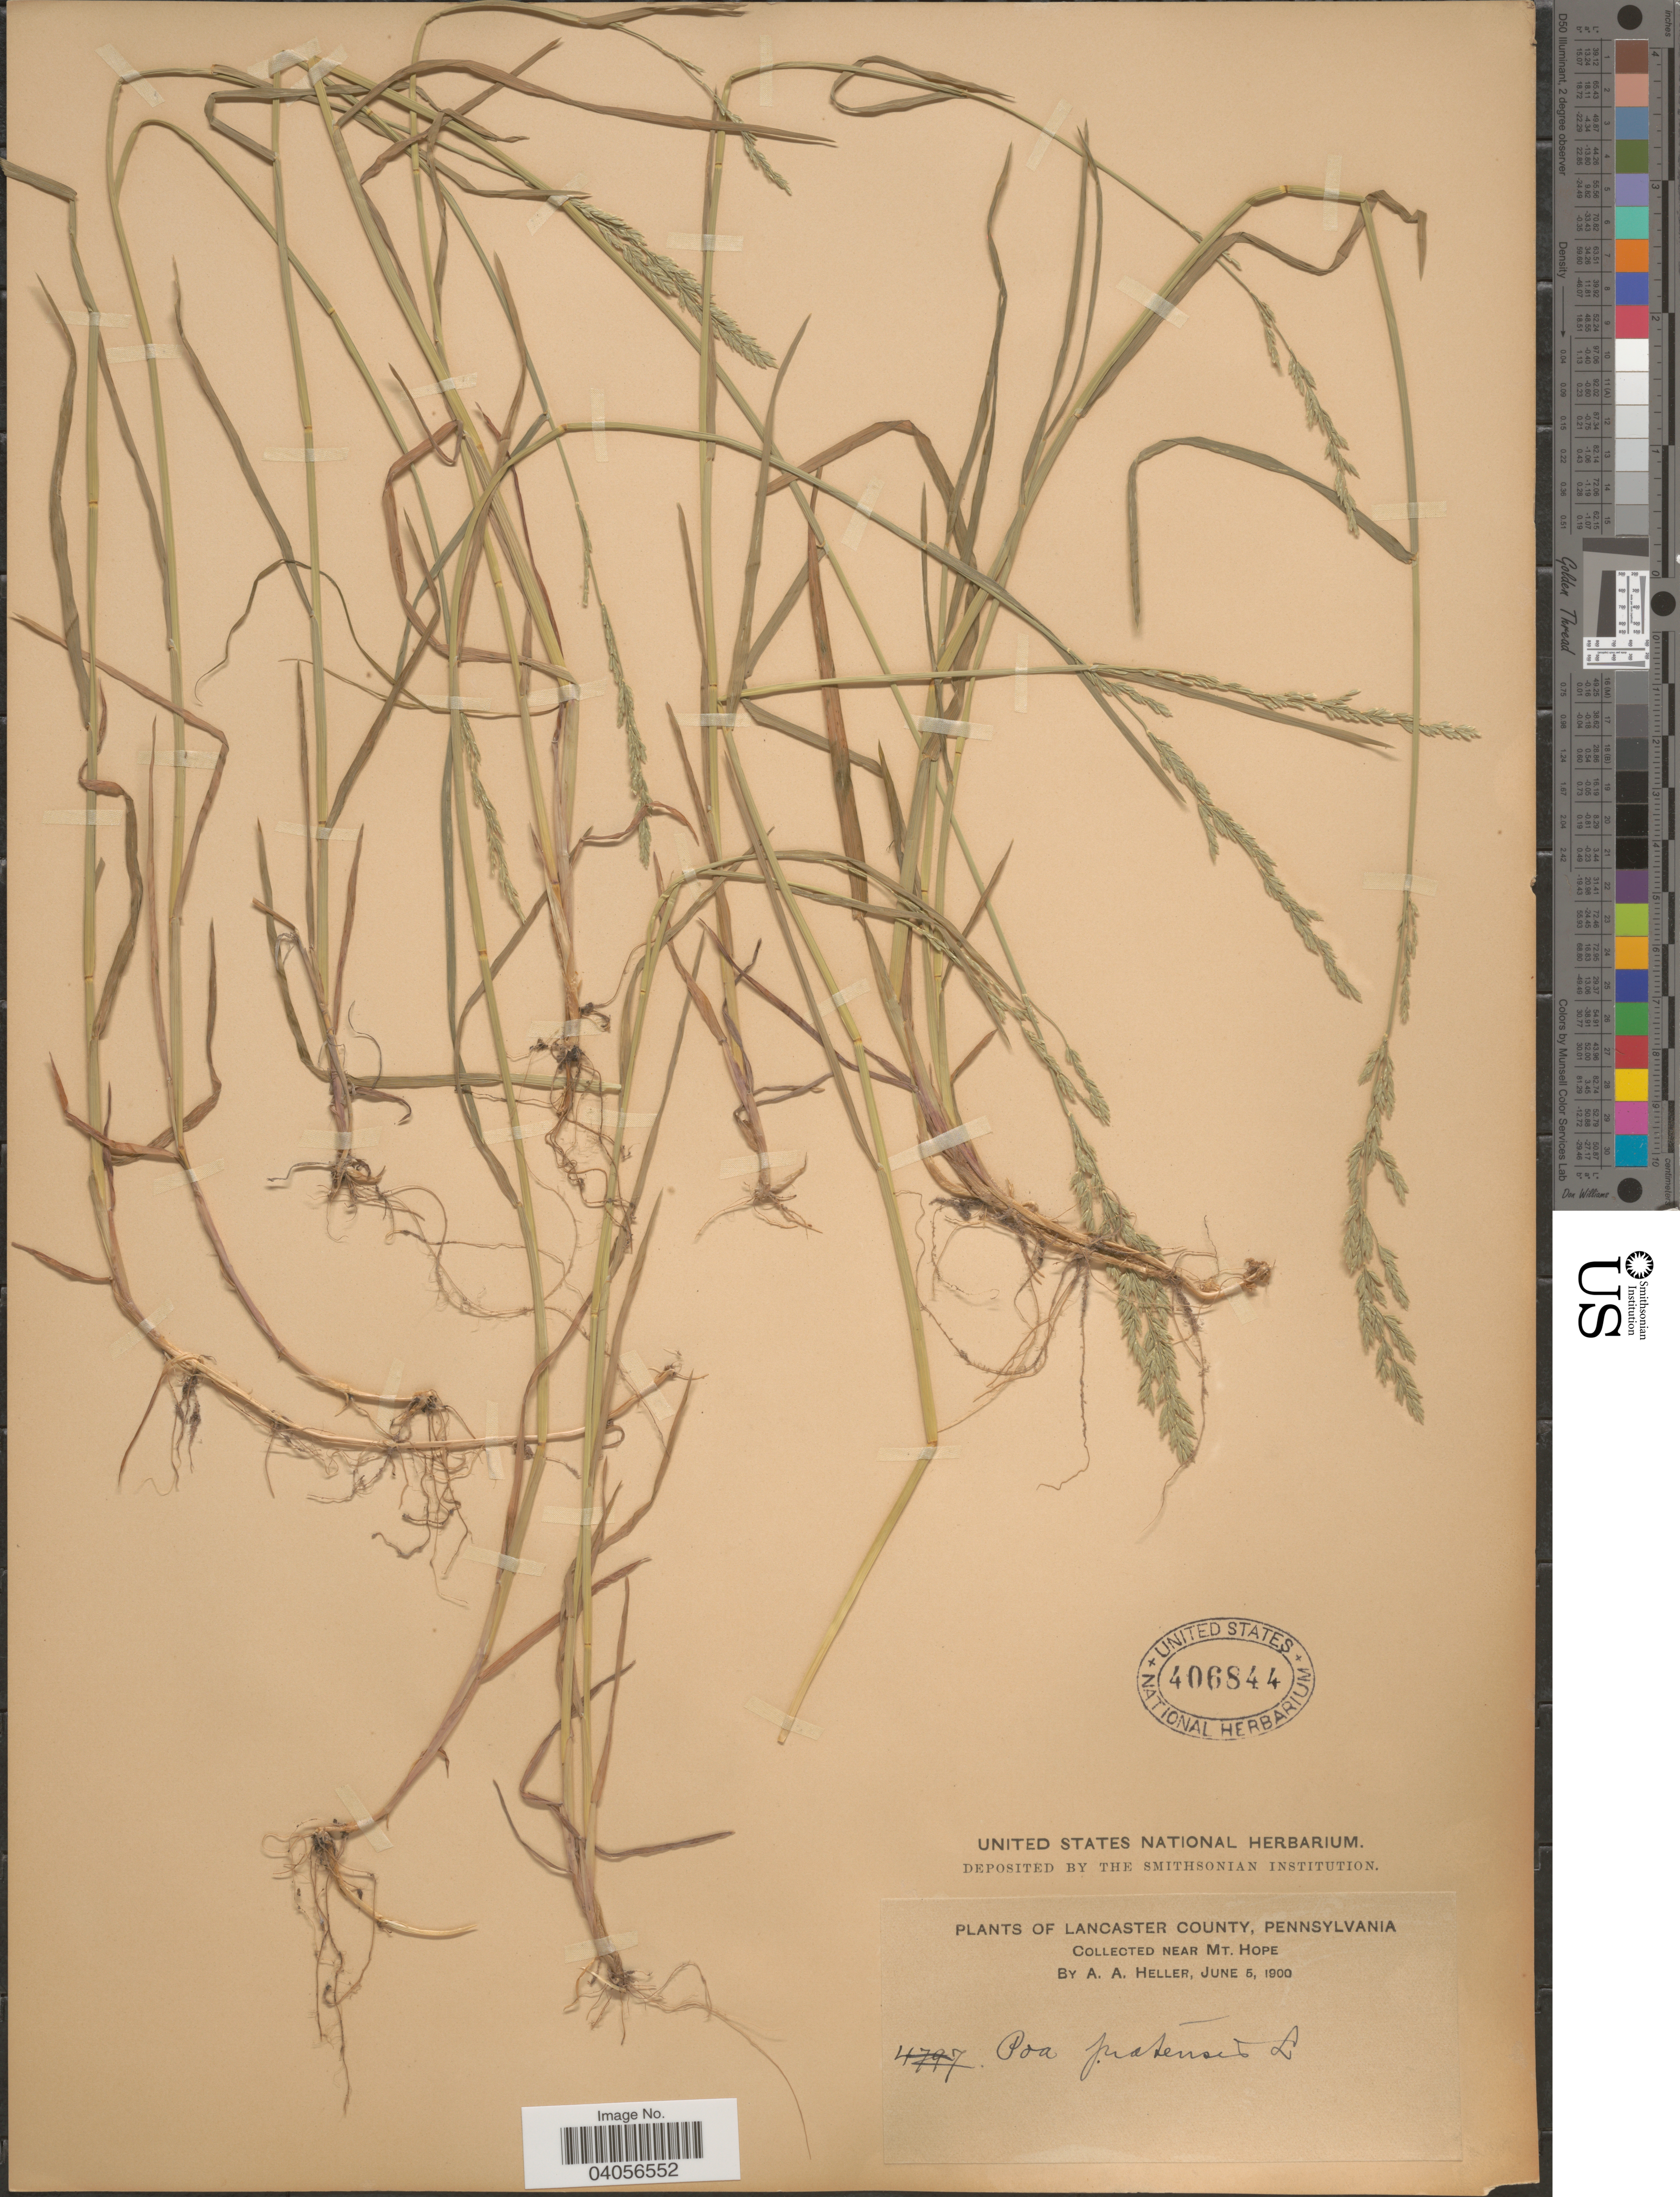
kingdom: Plantae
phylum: Tracheophyta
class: Liliopsida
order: Poales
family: Poaceae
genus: Poa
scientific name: Poa compressa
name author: L.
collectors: A. A. Heller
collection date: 1900-06-05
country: United States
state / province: Pennsylvania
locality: Lancaster County. Near Mt. Hope.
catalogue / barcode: US 406844